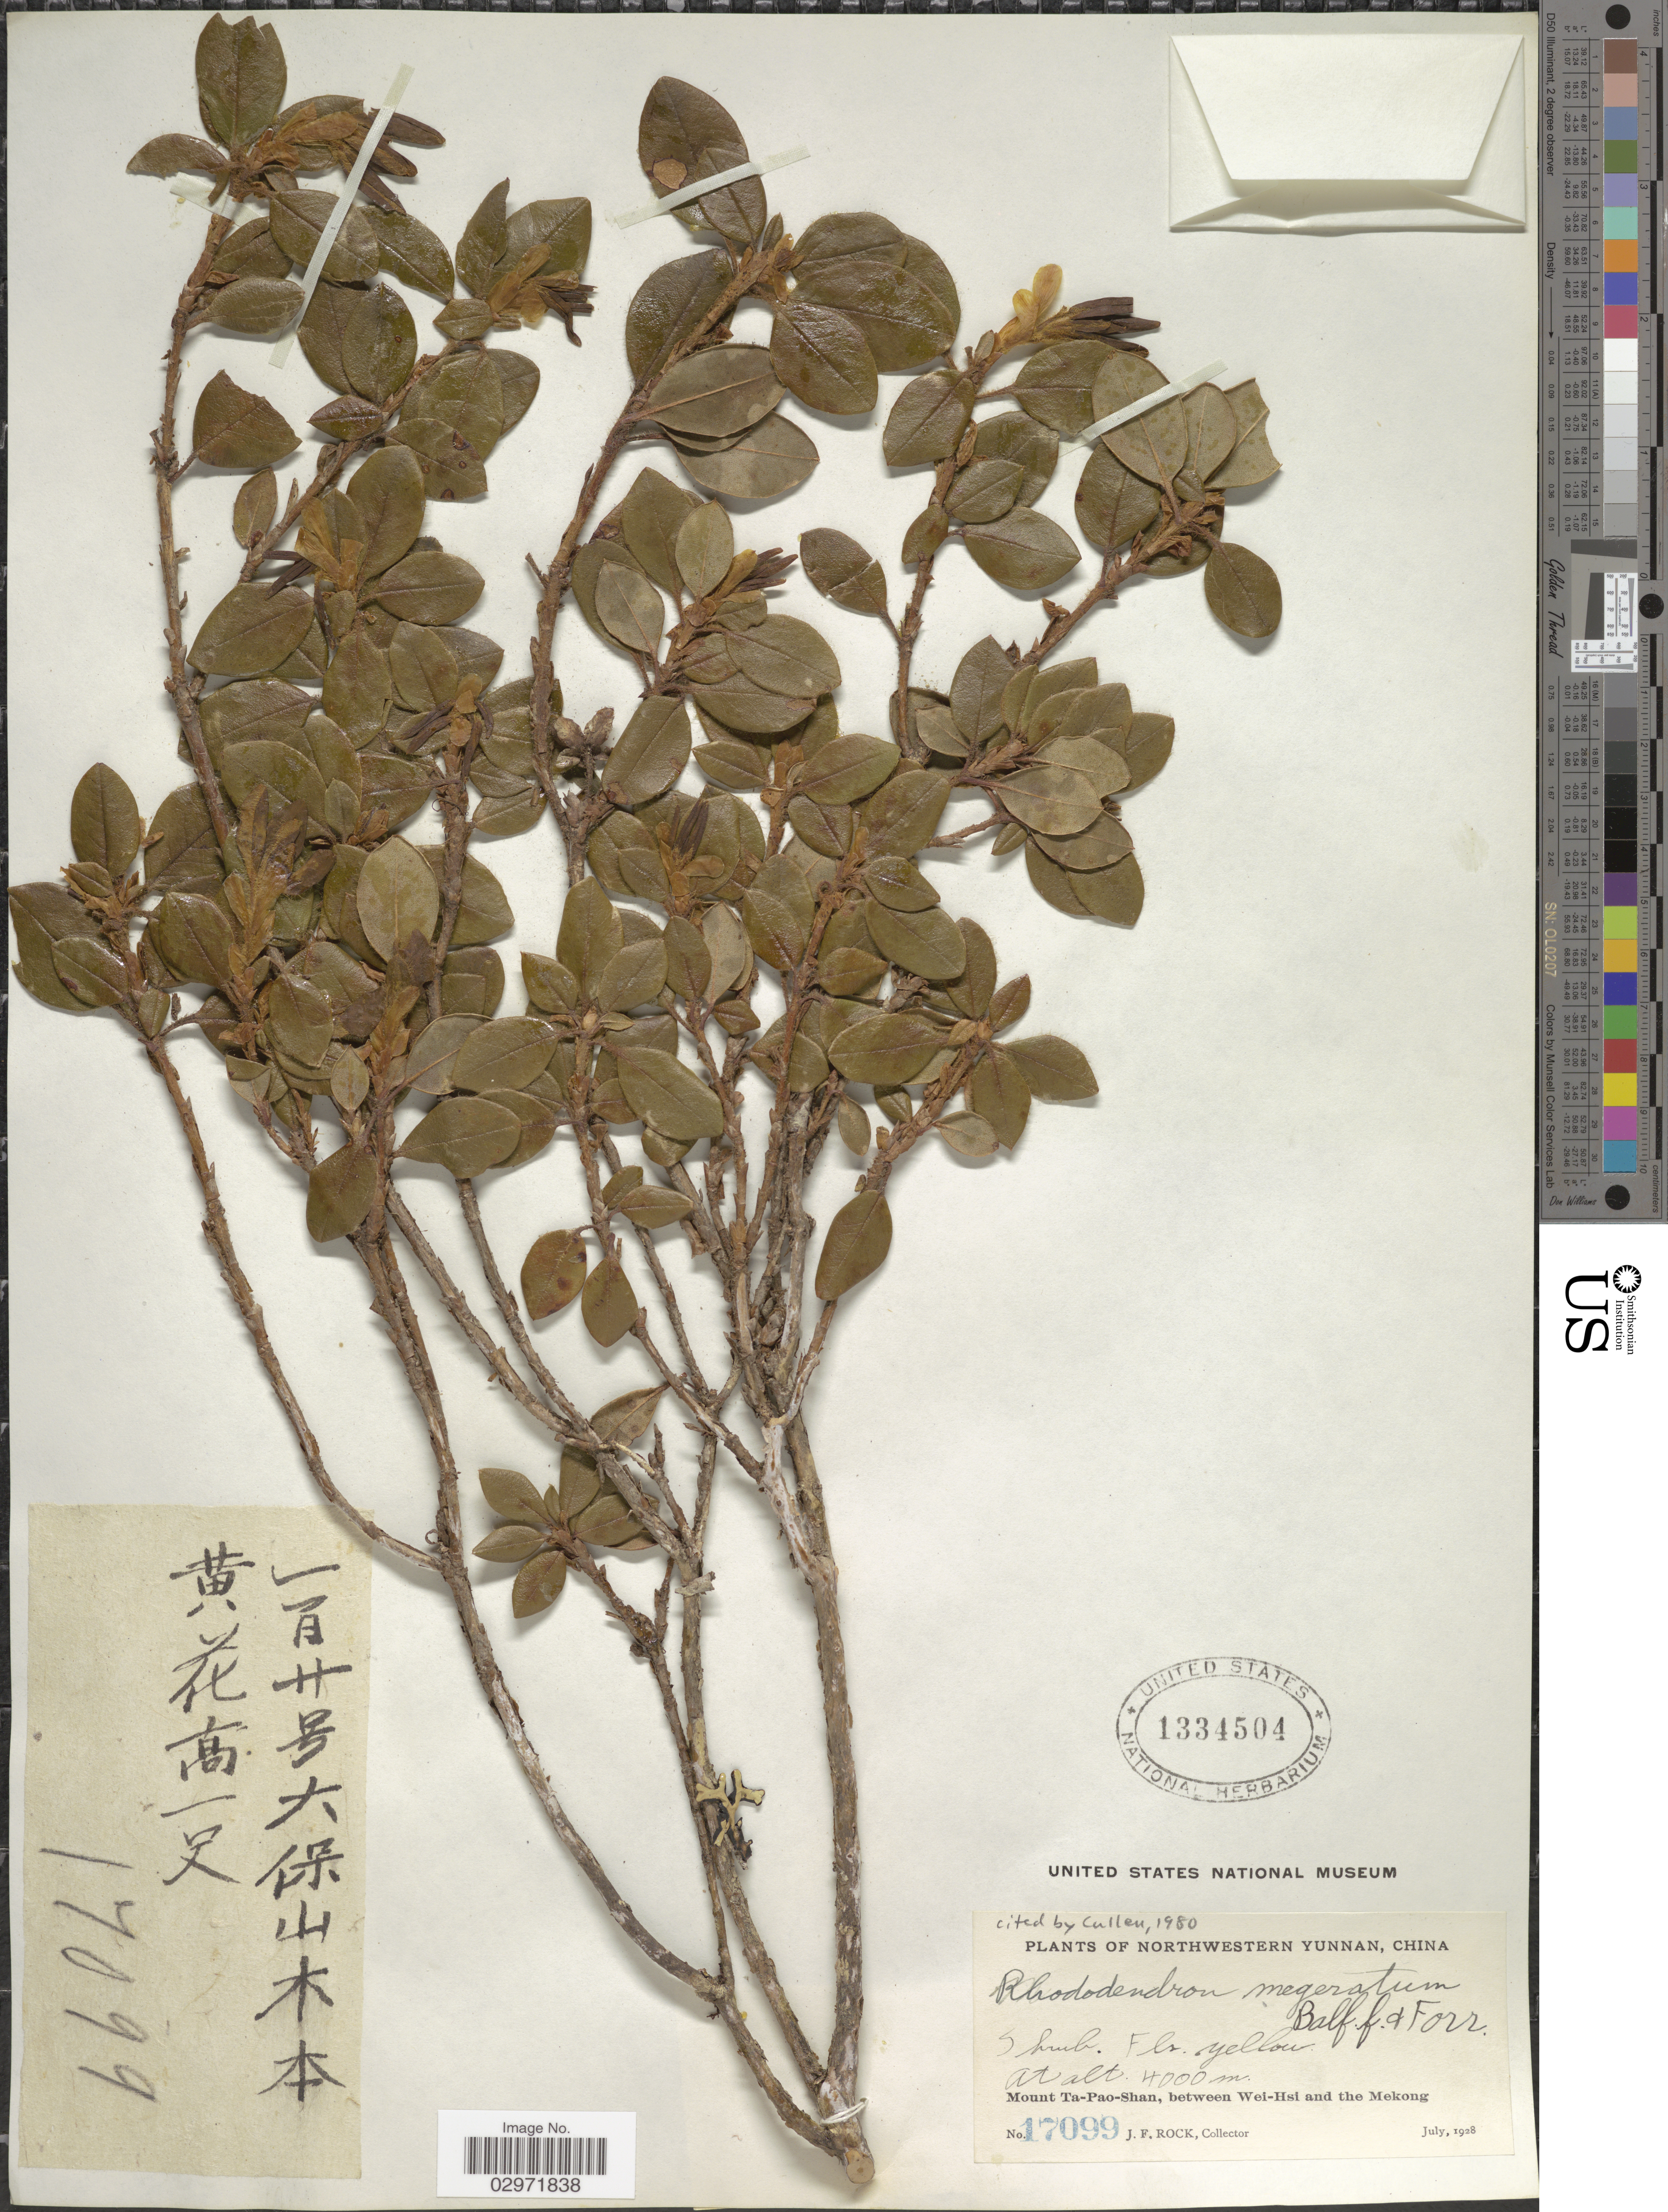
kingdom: Plantae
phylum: Tracheophyta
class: Magnoliopsida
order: Ericales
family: Ericaceae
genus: Rhododendron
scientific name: Rhododendron megeratum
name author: Balf. f. & Forrest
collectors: J. Rock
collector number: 17099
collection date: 1928-07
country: China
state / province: Yunnan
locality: Northwestern Yunnan, Mount Ta-Pao-Shan, between Wei-Hsi and the Mekong.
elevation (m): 4000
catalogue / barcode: US 1334504